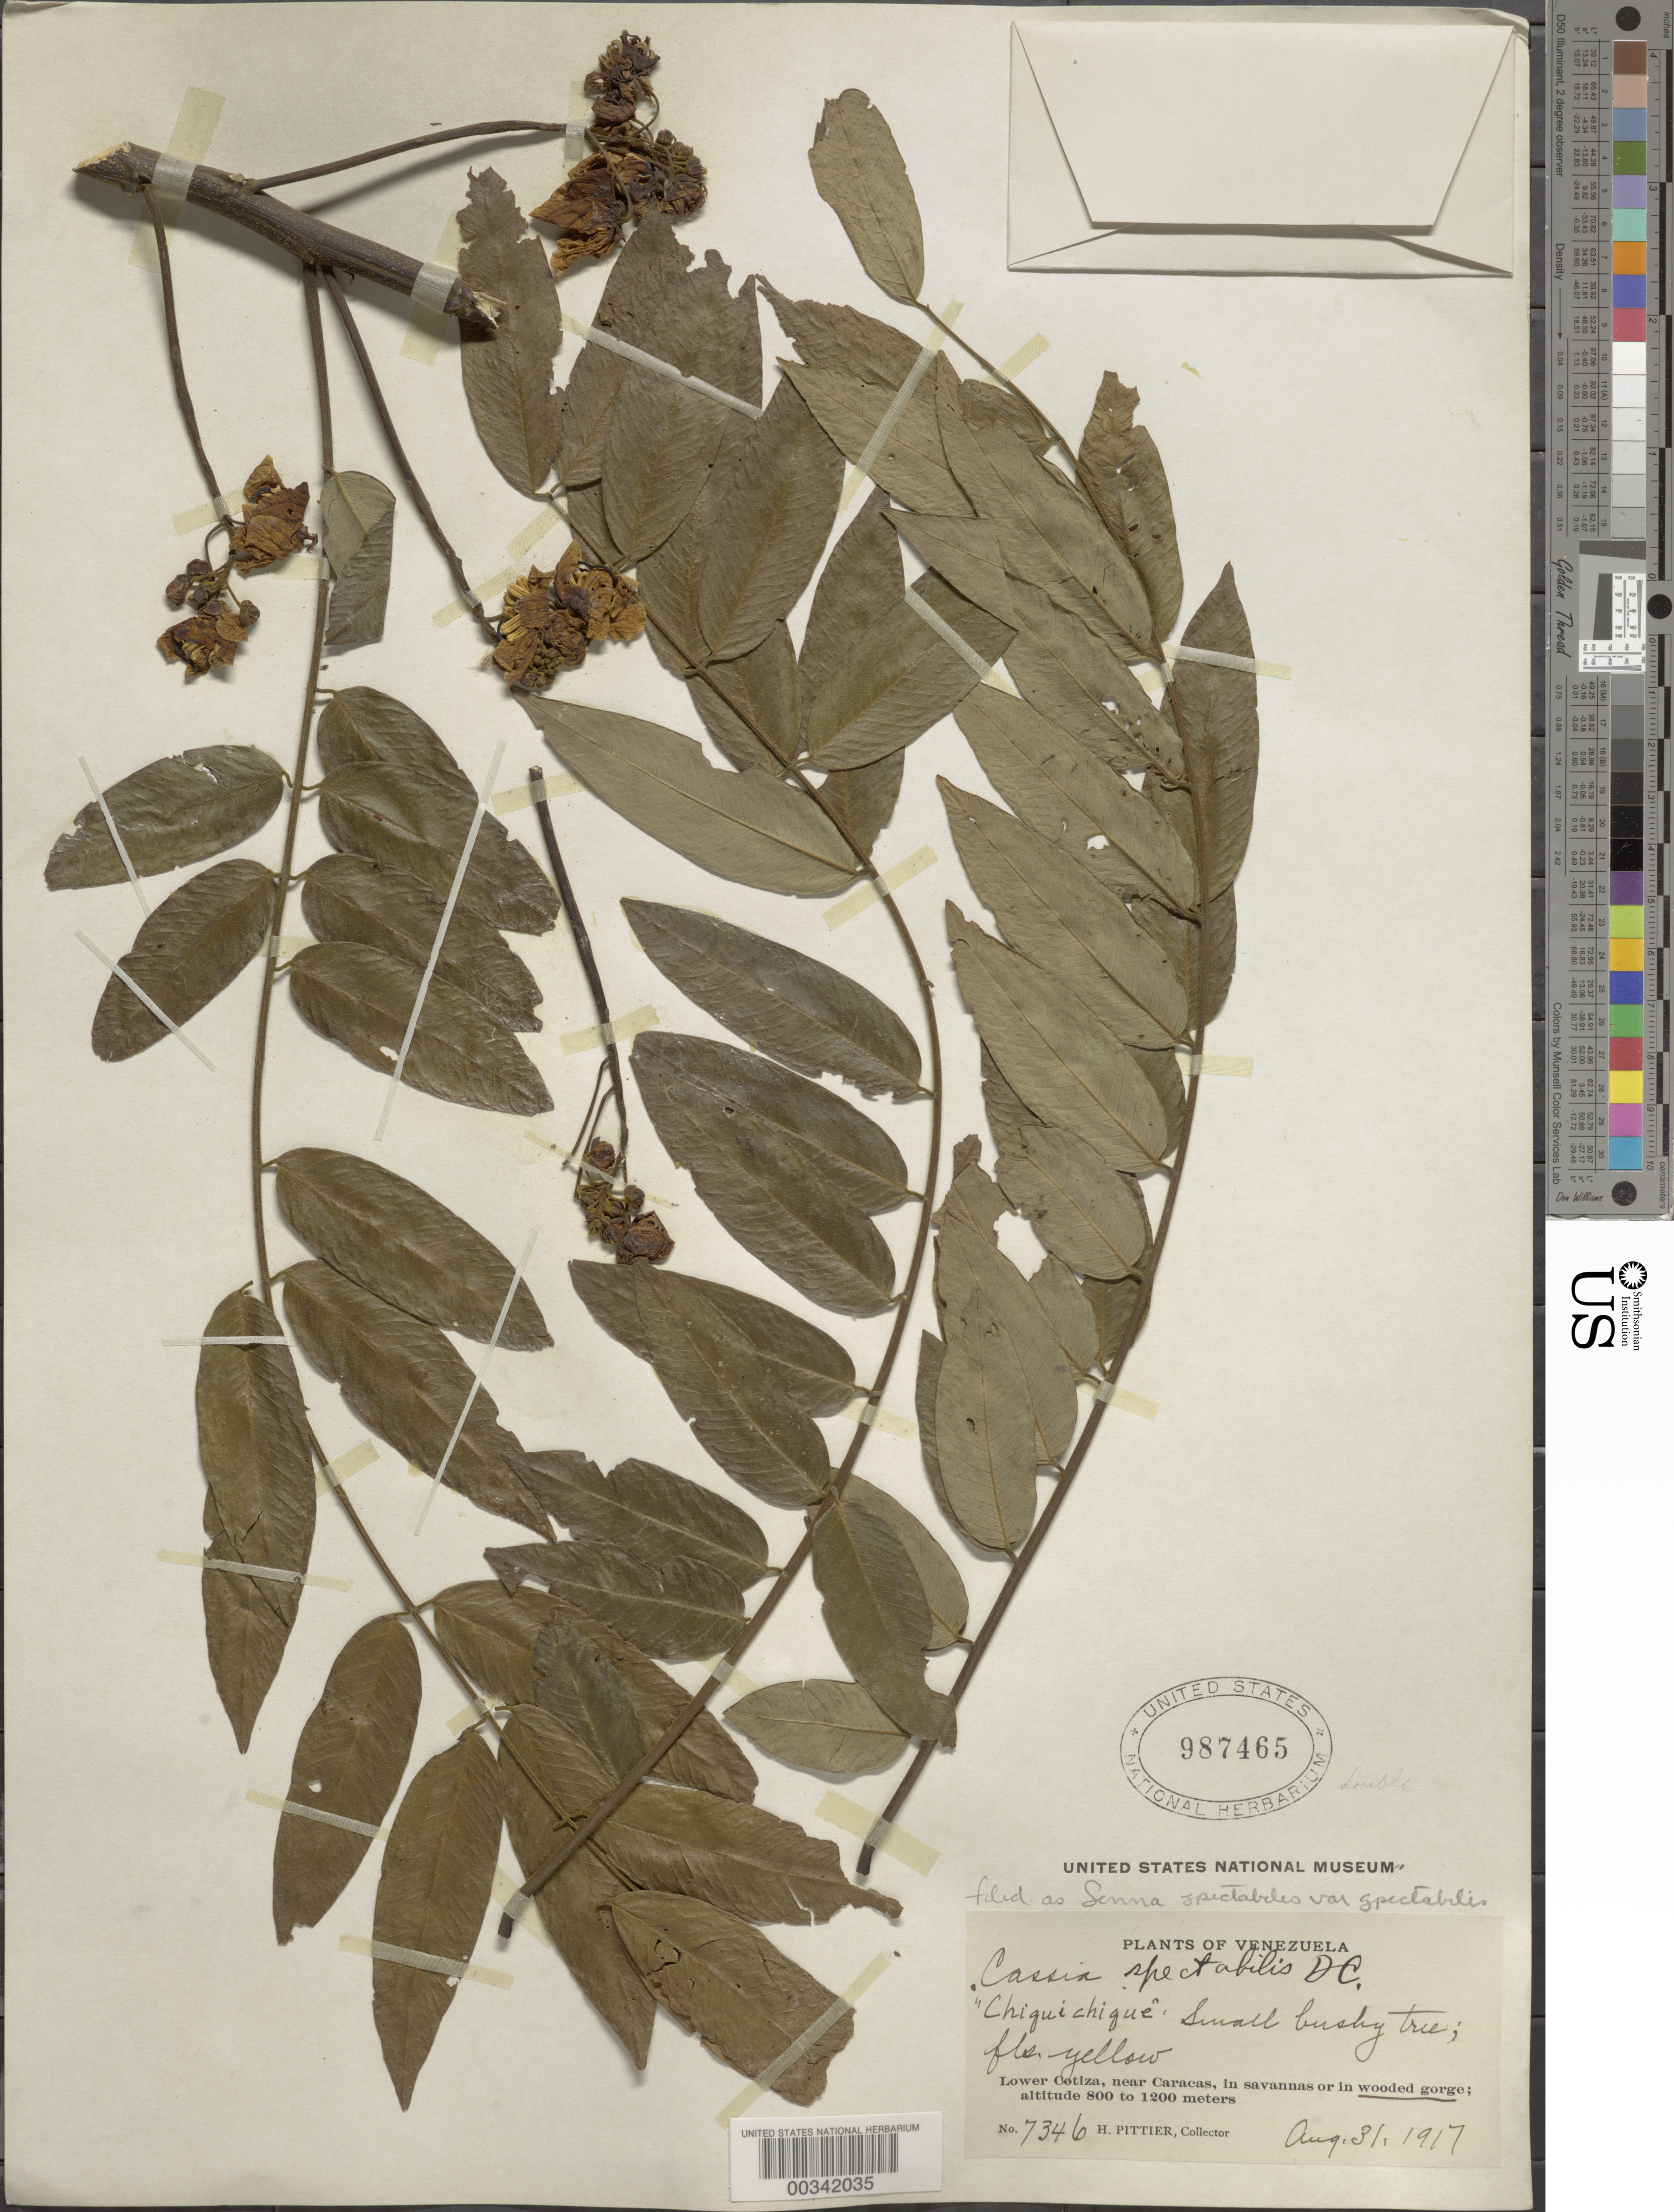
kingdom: Plantae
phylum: Tracheophyta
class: Magnoliopsida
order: Fabales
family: Fabaceae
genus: Senna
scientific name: Senna spectabilis var. spectabilis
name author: (DC.) H.S. Irwin & Barneby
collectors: H. F. Pittier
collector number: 7346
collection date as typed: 31 Aug 1917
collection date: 1917-08-31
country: Venezuela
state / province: Distrito Federal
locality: Lower cotiza, near caracas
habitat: In savannas or in wooded gorge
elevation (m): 800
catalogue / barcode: US 987465